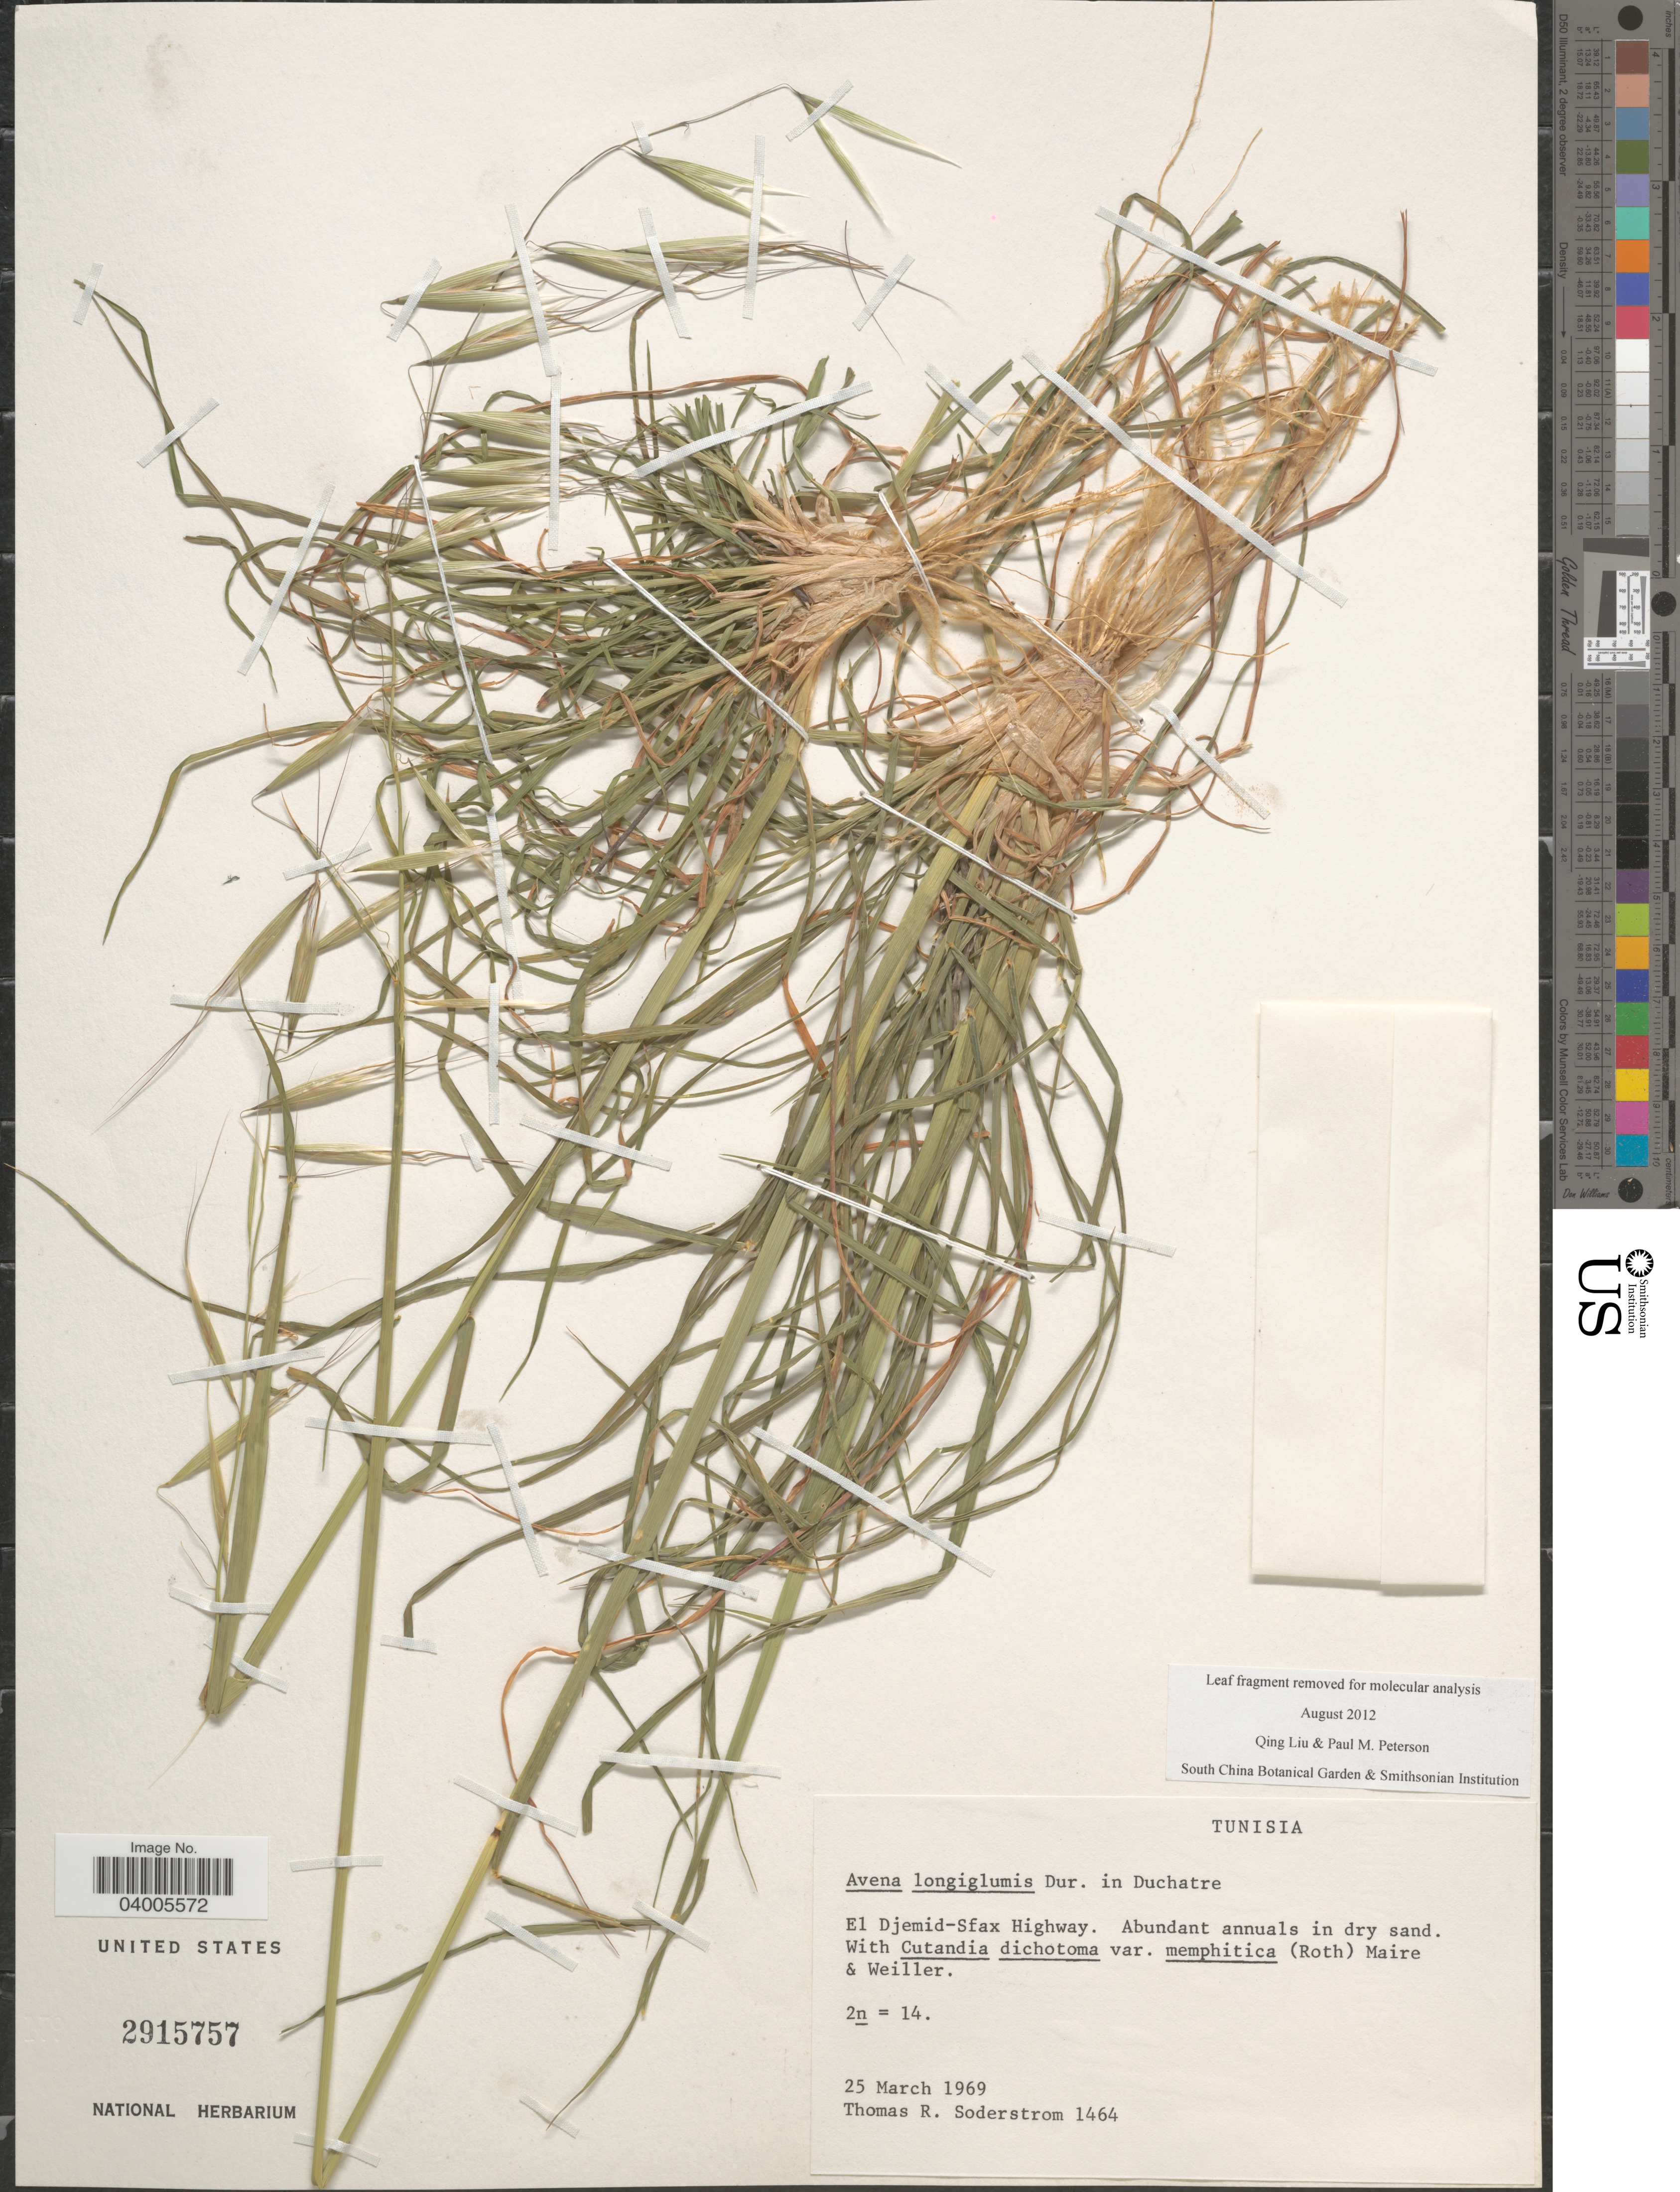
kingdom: Plantae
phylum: Tracheophyta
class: Liliopsida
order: Poales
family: Poaceae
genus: Avena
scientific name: Avena longiglumis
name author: Durieu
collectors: T. R. Soderstrom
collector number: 1464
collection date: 1969-03-25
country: Tunisia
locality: El Djemid-Sfax Highway.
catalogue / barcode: US 2915757